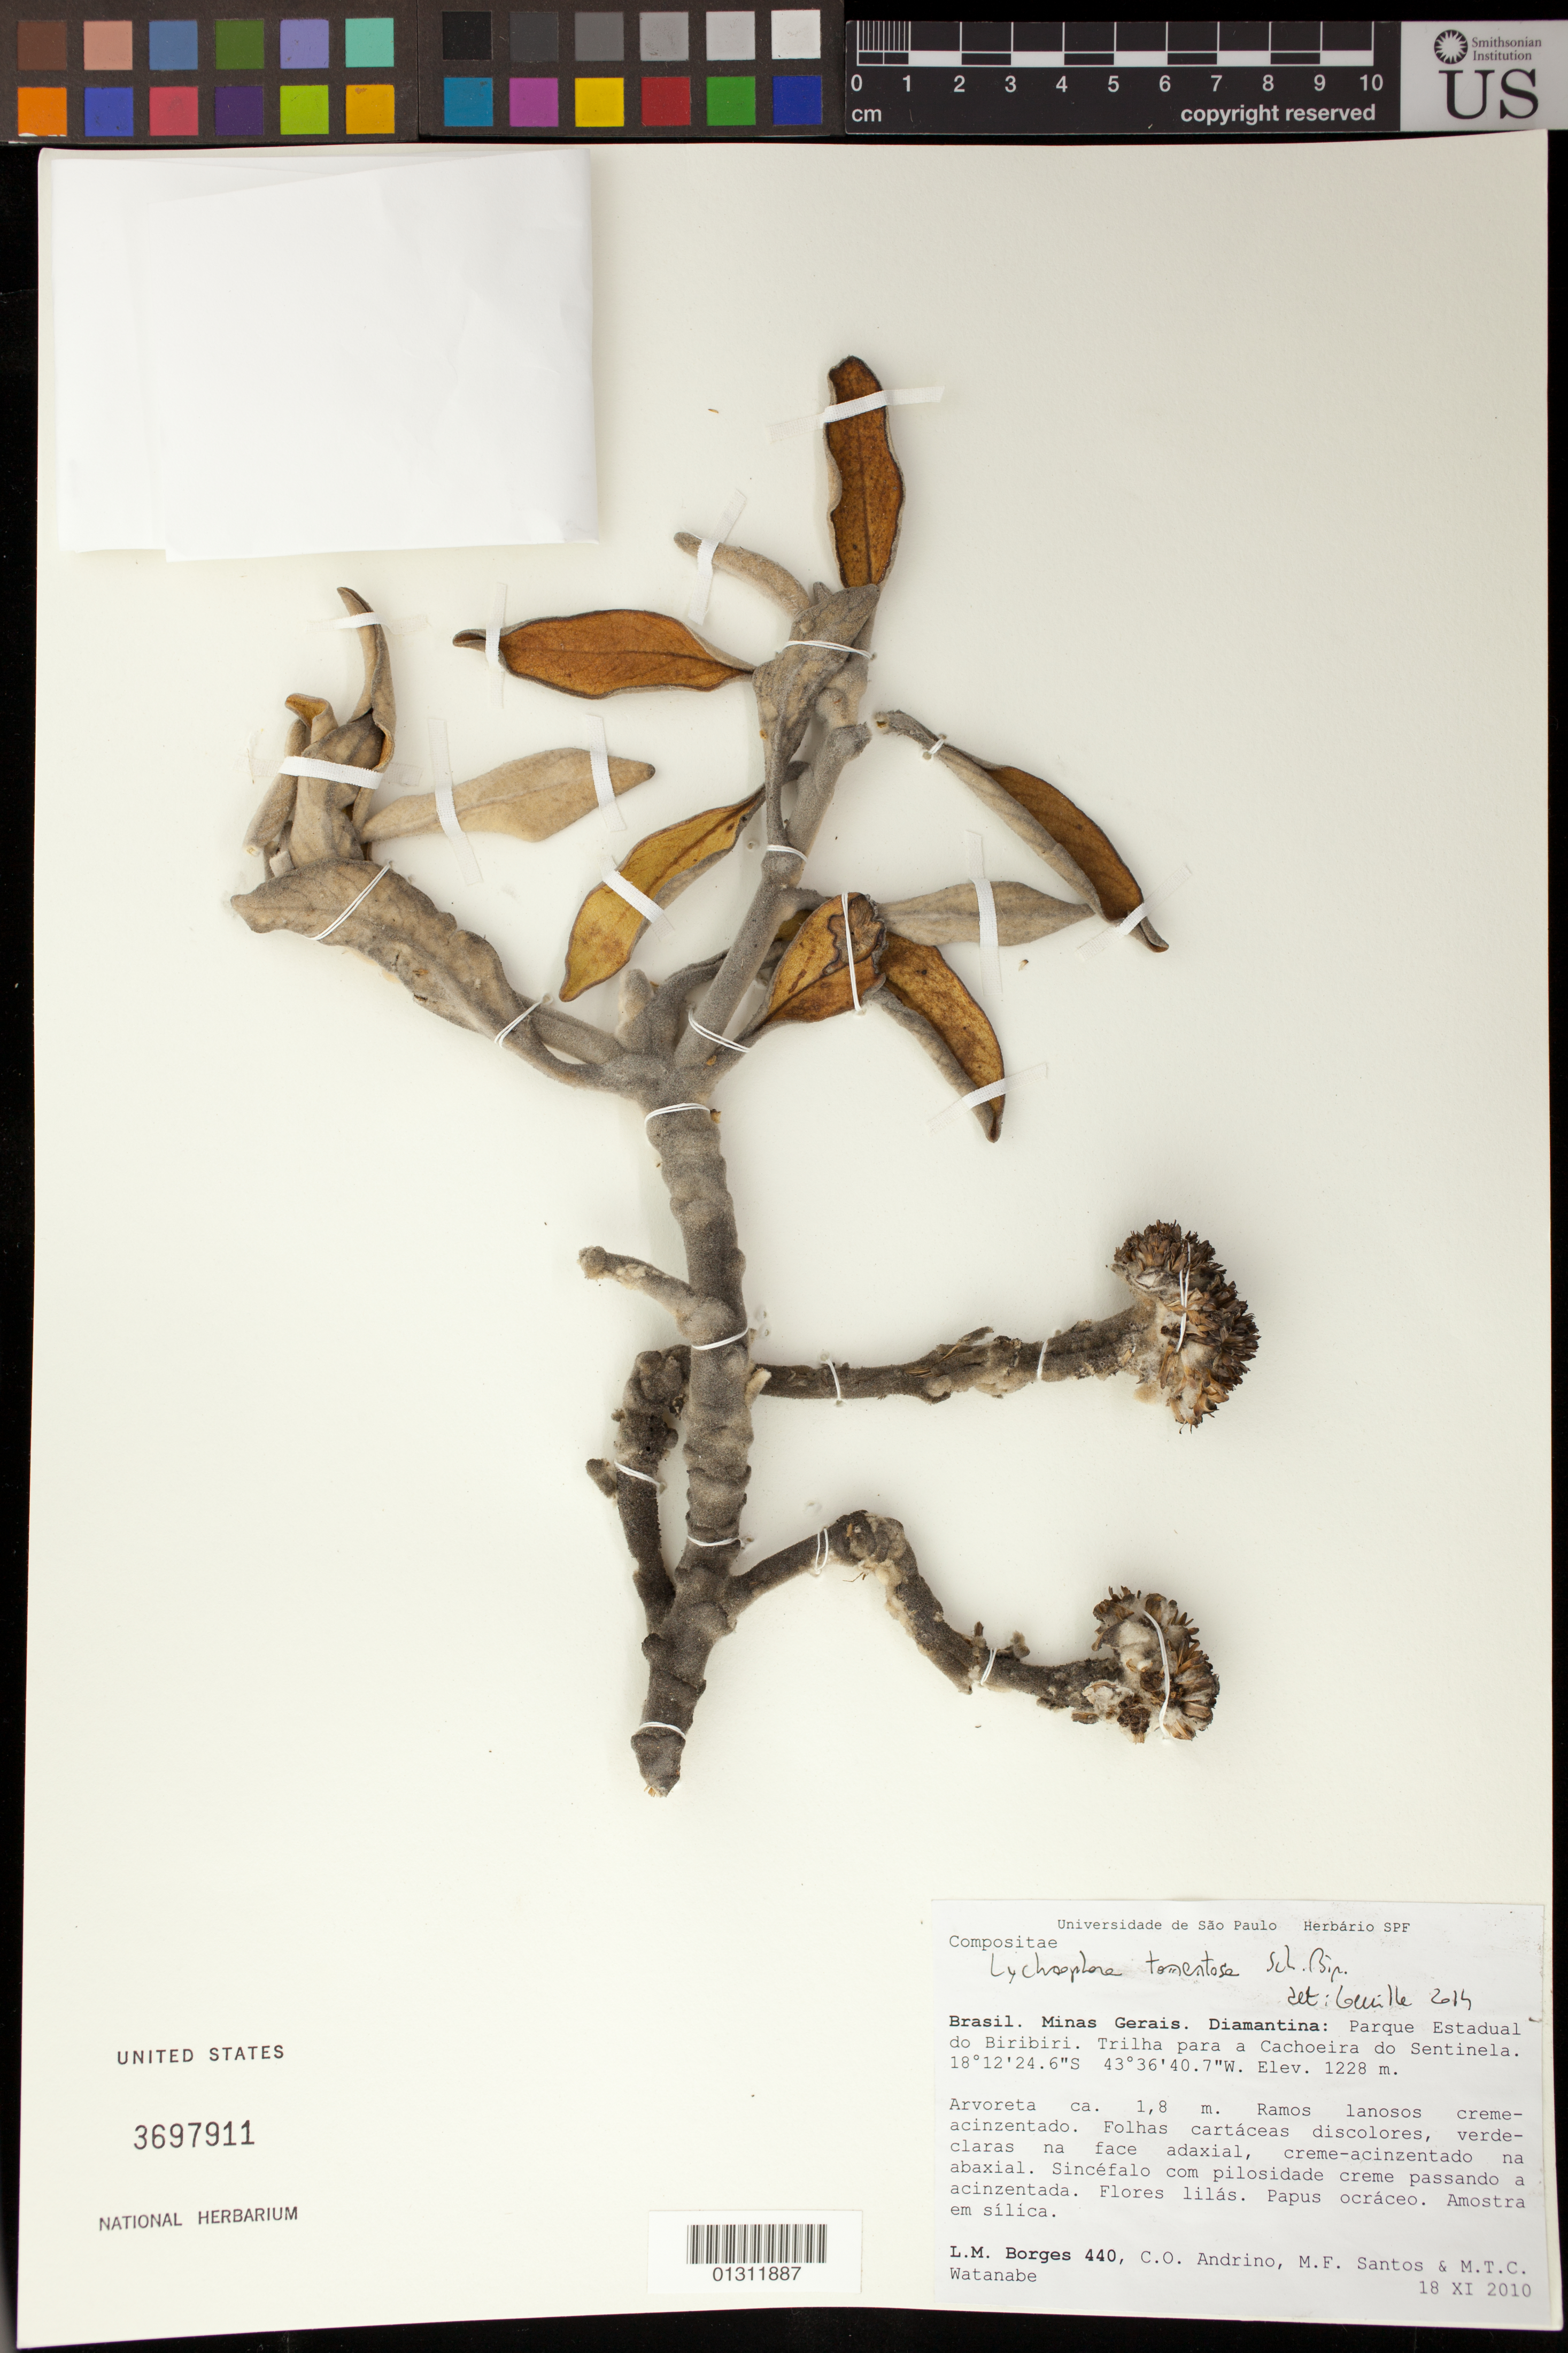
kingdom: Plantae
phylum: Tracheophyta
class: Magnoliopsida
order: Asterales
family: Asteraceae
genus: Lychnophora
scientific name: Lychnophora tomentosa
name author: (Mart. ex DC.) Sch. Bip.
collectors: L. M. Borges, C. Andrino, M. Santos & M. T. C. Watanabe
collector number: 440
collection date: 2010-11-18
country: Brazil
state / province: Minas Gerais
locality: Diamantina: Parque Estadual do Biribiri. Trilha para a Cachoeria do Sentinela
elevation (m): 374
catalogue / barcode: US 3697911